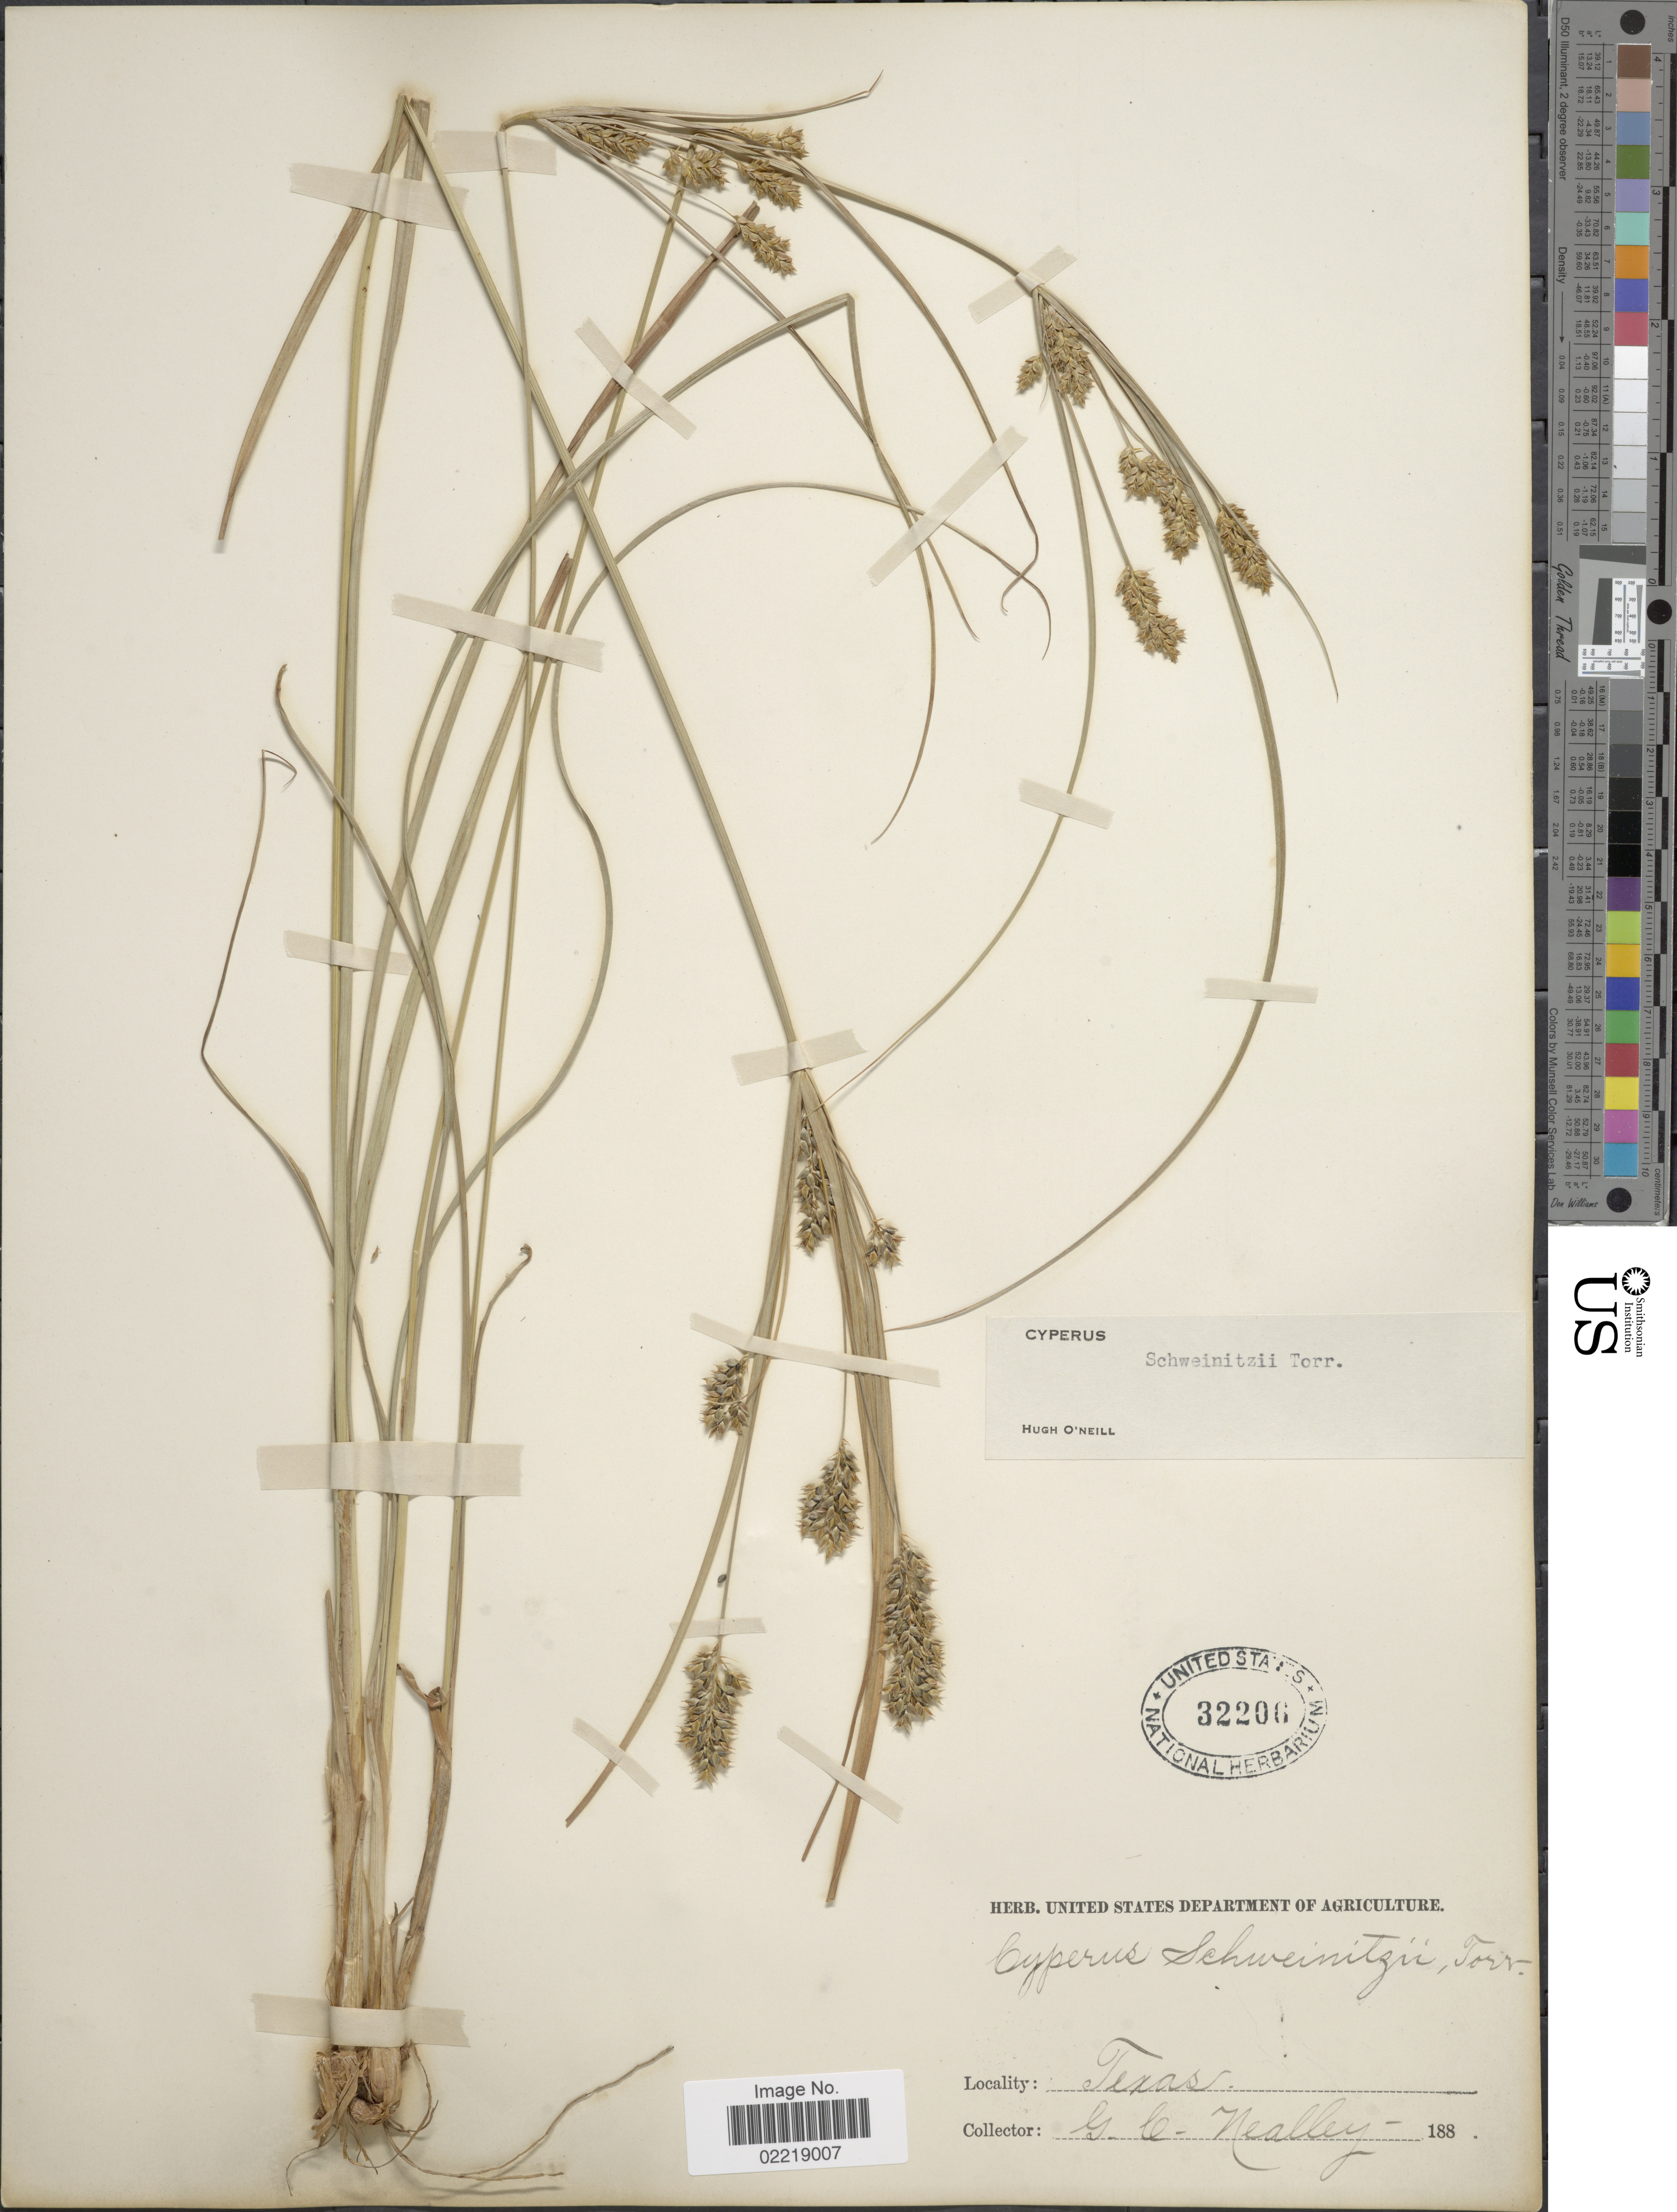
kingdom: Plantae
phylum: Tracheophyta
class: Liliopsida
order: Poales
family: Cyperaceae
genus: Cyperus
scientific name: Cyperus schweinitzii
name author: Torr.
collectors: G. C. Nealley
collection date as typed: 188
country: United States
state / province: Texas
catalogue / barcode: US 32206